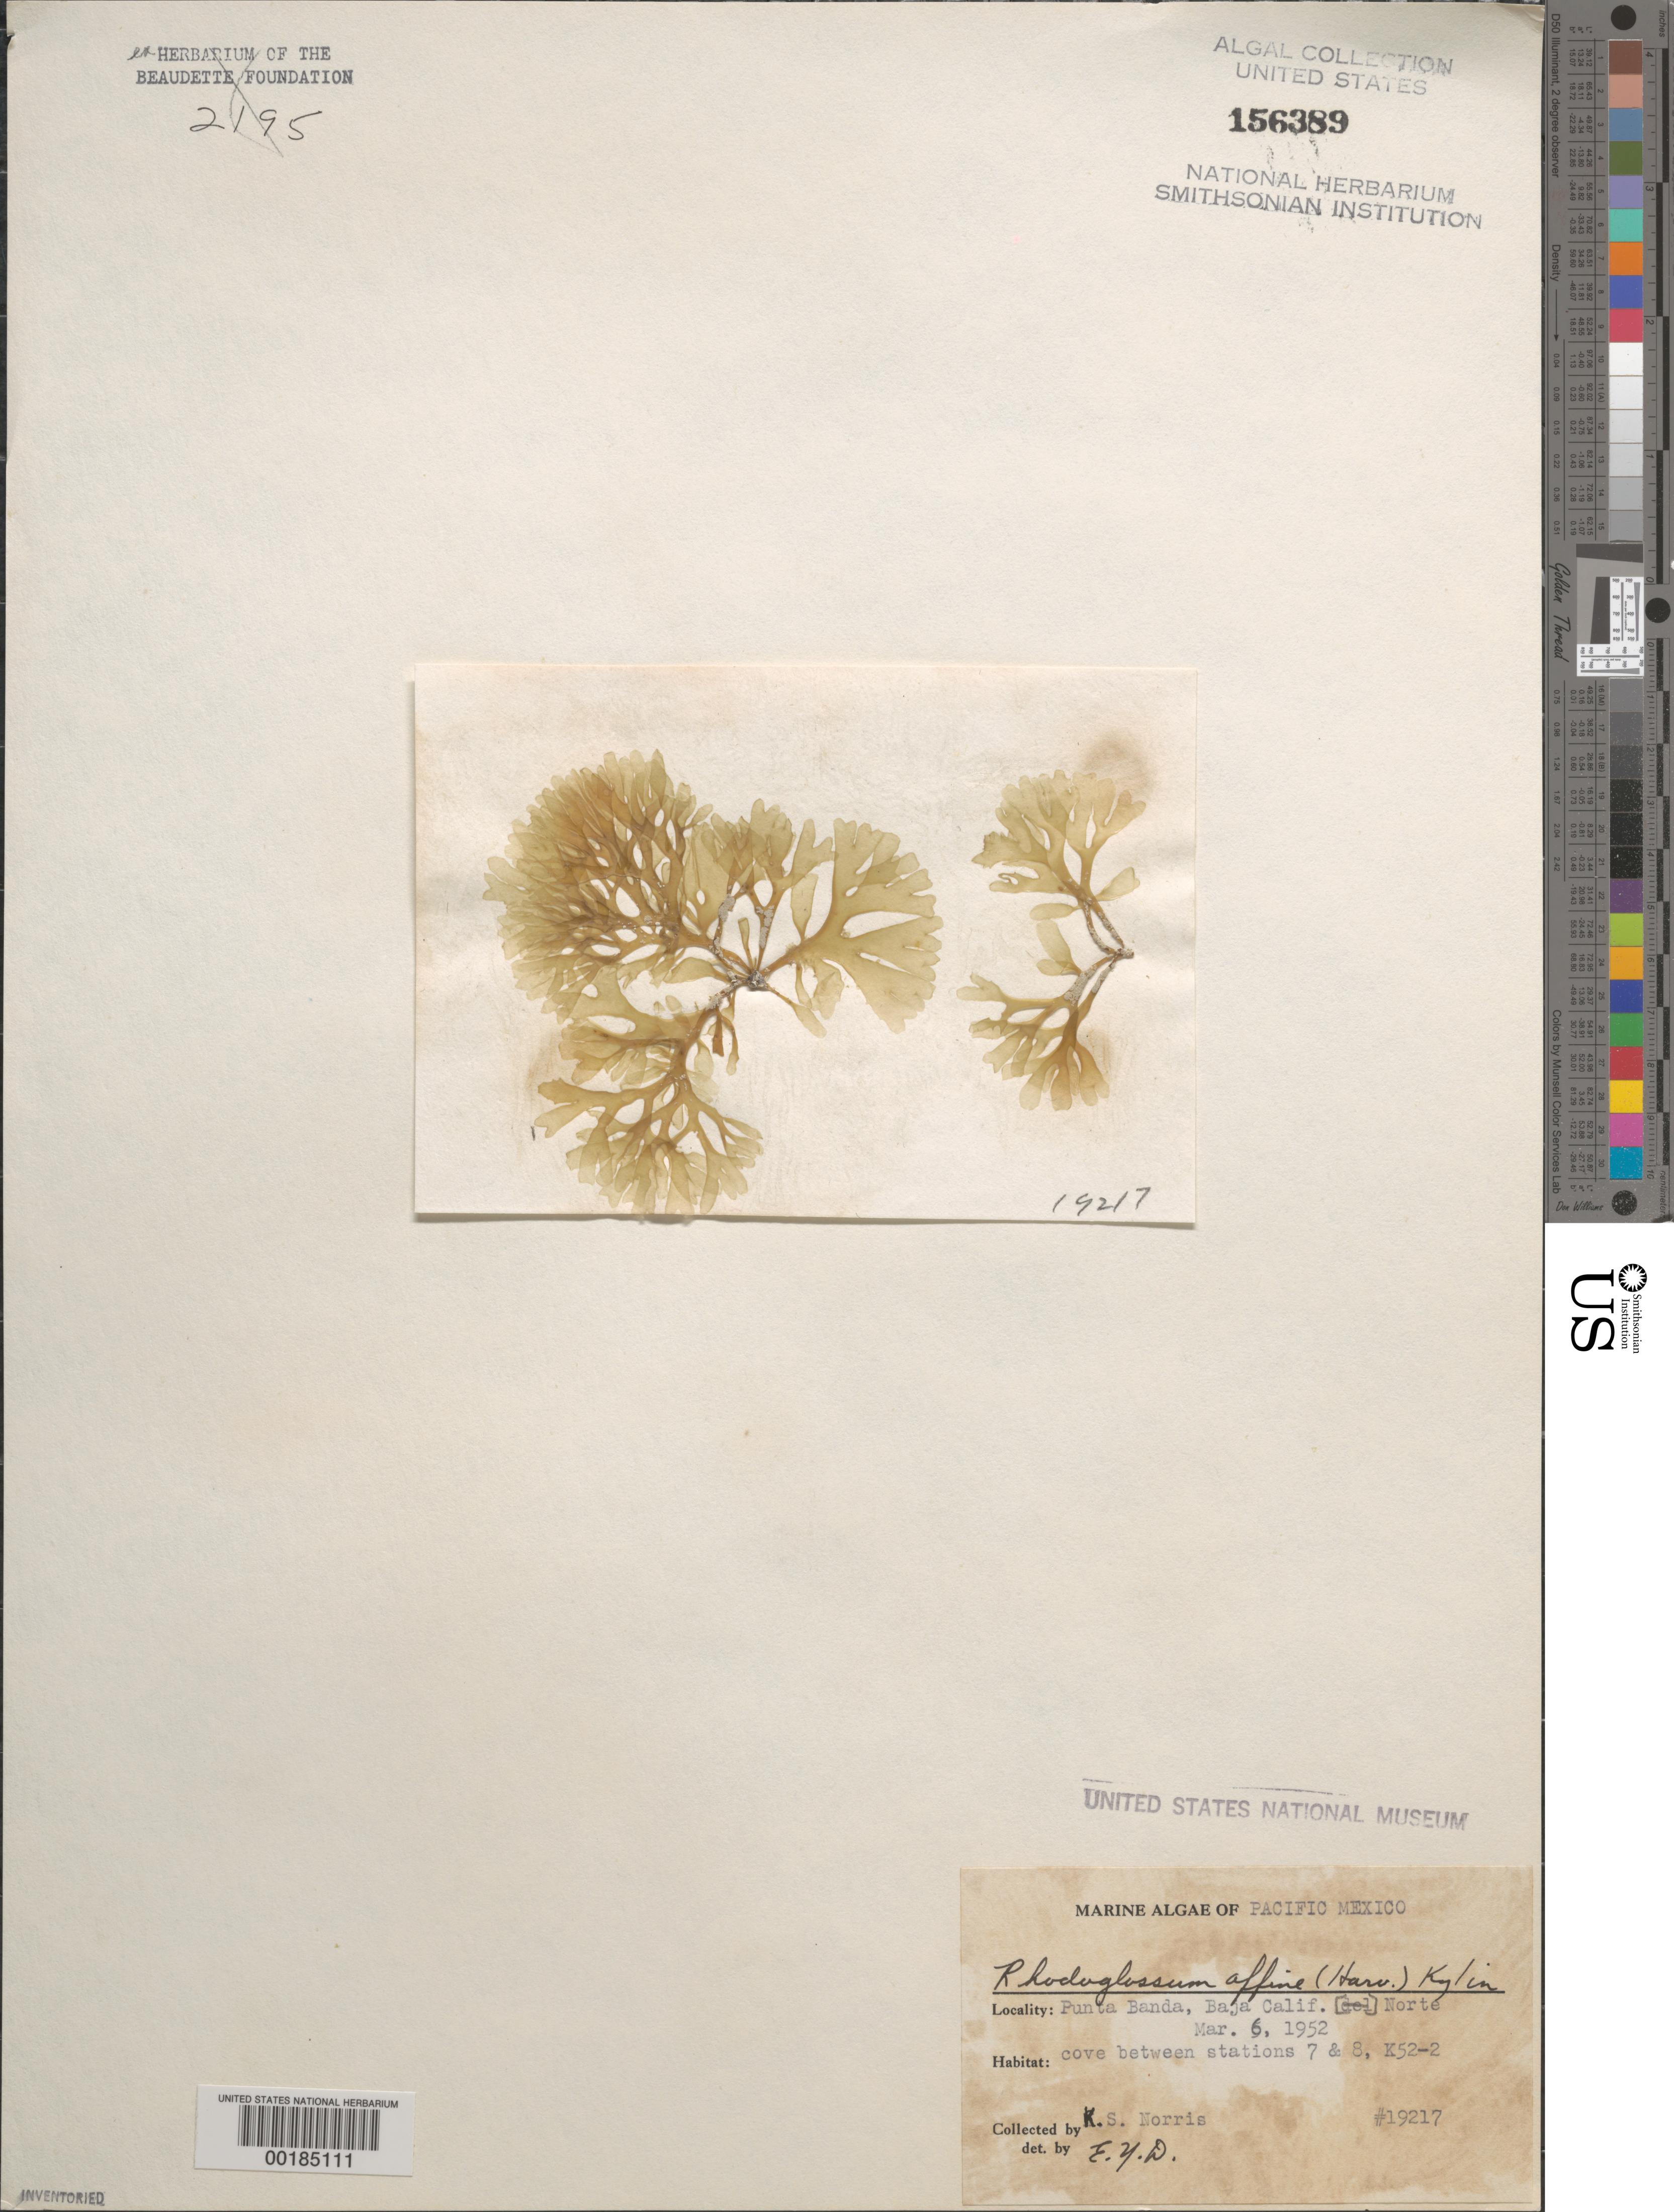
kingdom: Plantae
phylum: Rhodophyta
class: Florideophyceae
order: Gigartinales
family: Gigartinaceae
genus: Mazzaella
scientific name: Mazzaella affinis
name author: (Harvey) Fredericq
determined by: Algae name updating Project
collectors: K. S. Norris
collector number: EYD 19217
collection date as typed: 06 Mar 1952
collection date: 1952-03-06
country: Mexico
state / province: Baja California Norte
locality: Punta Banda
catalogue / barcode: US 156389